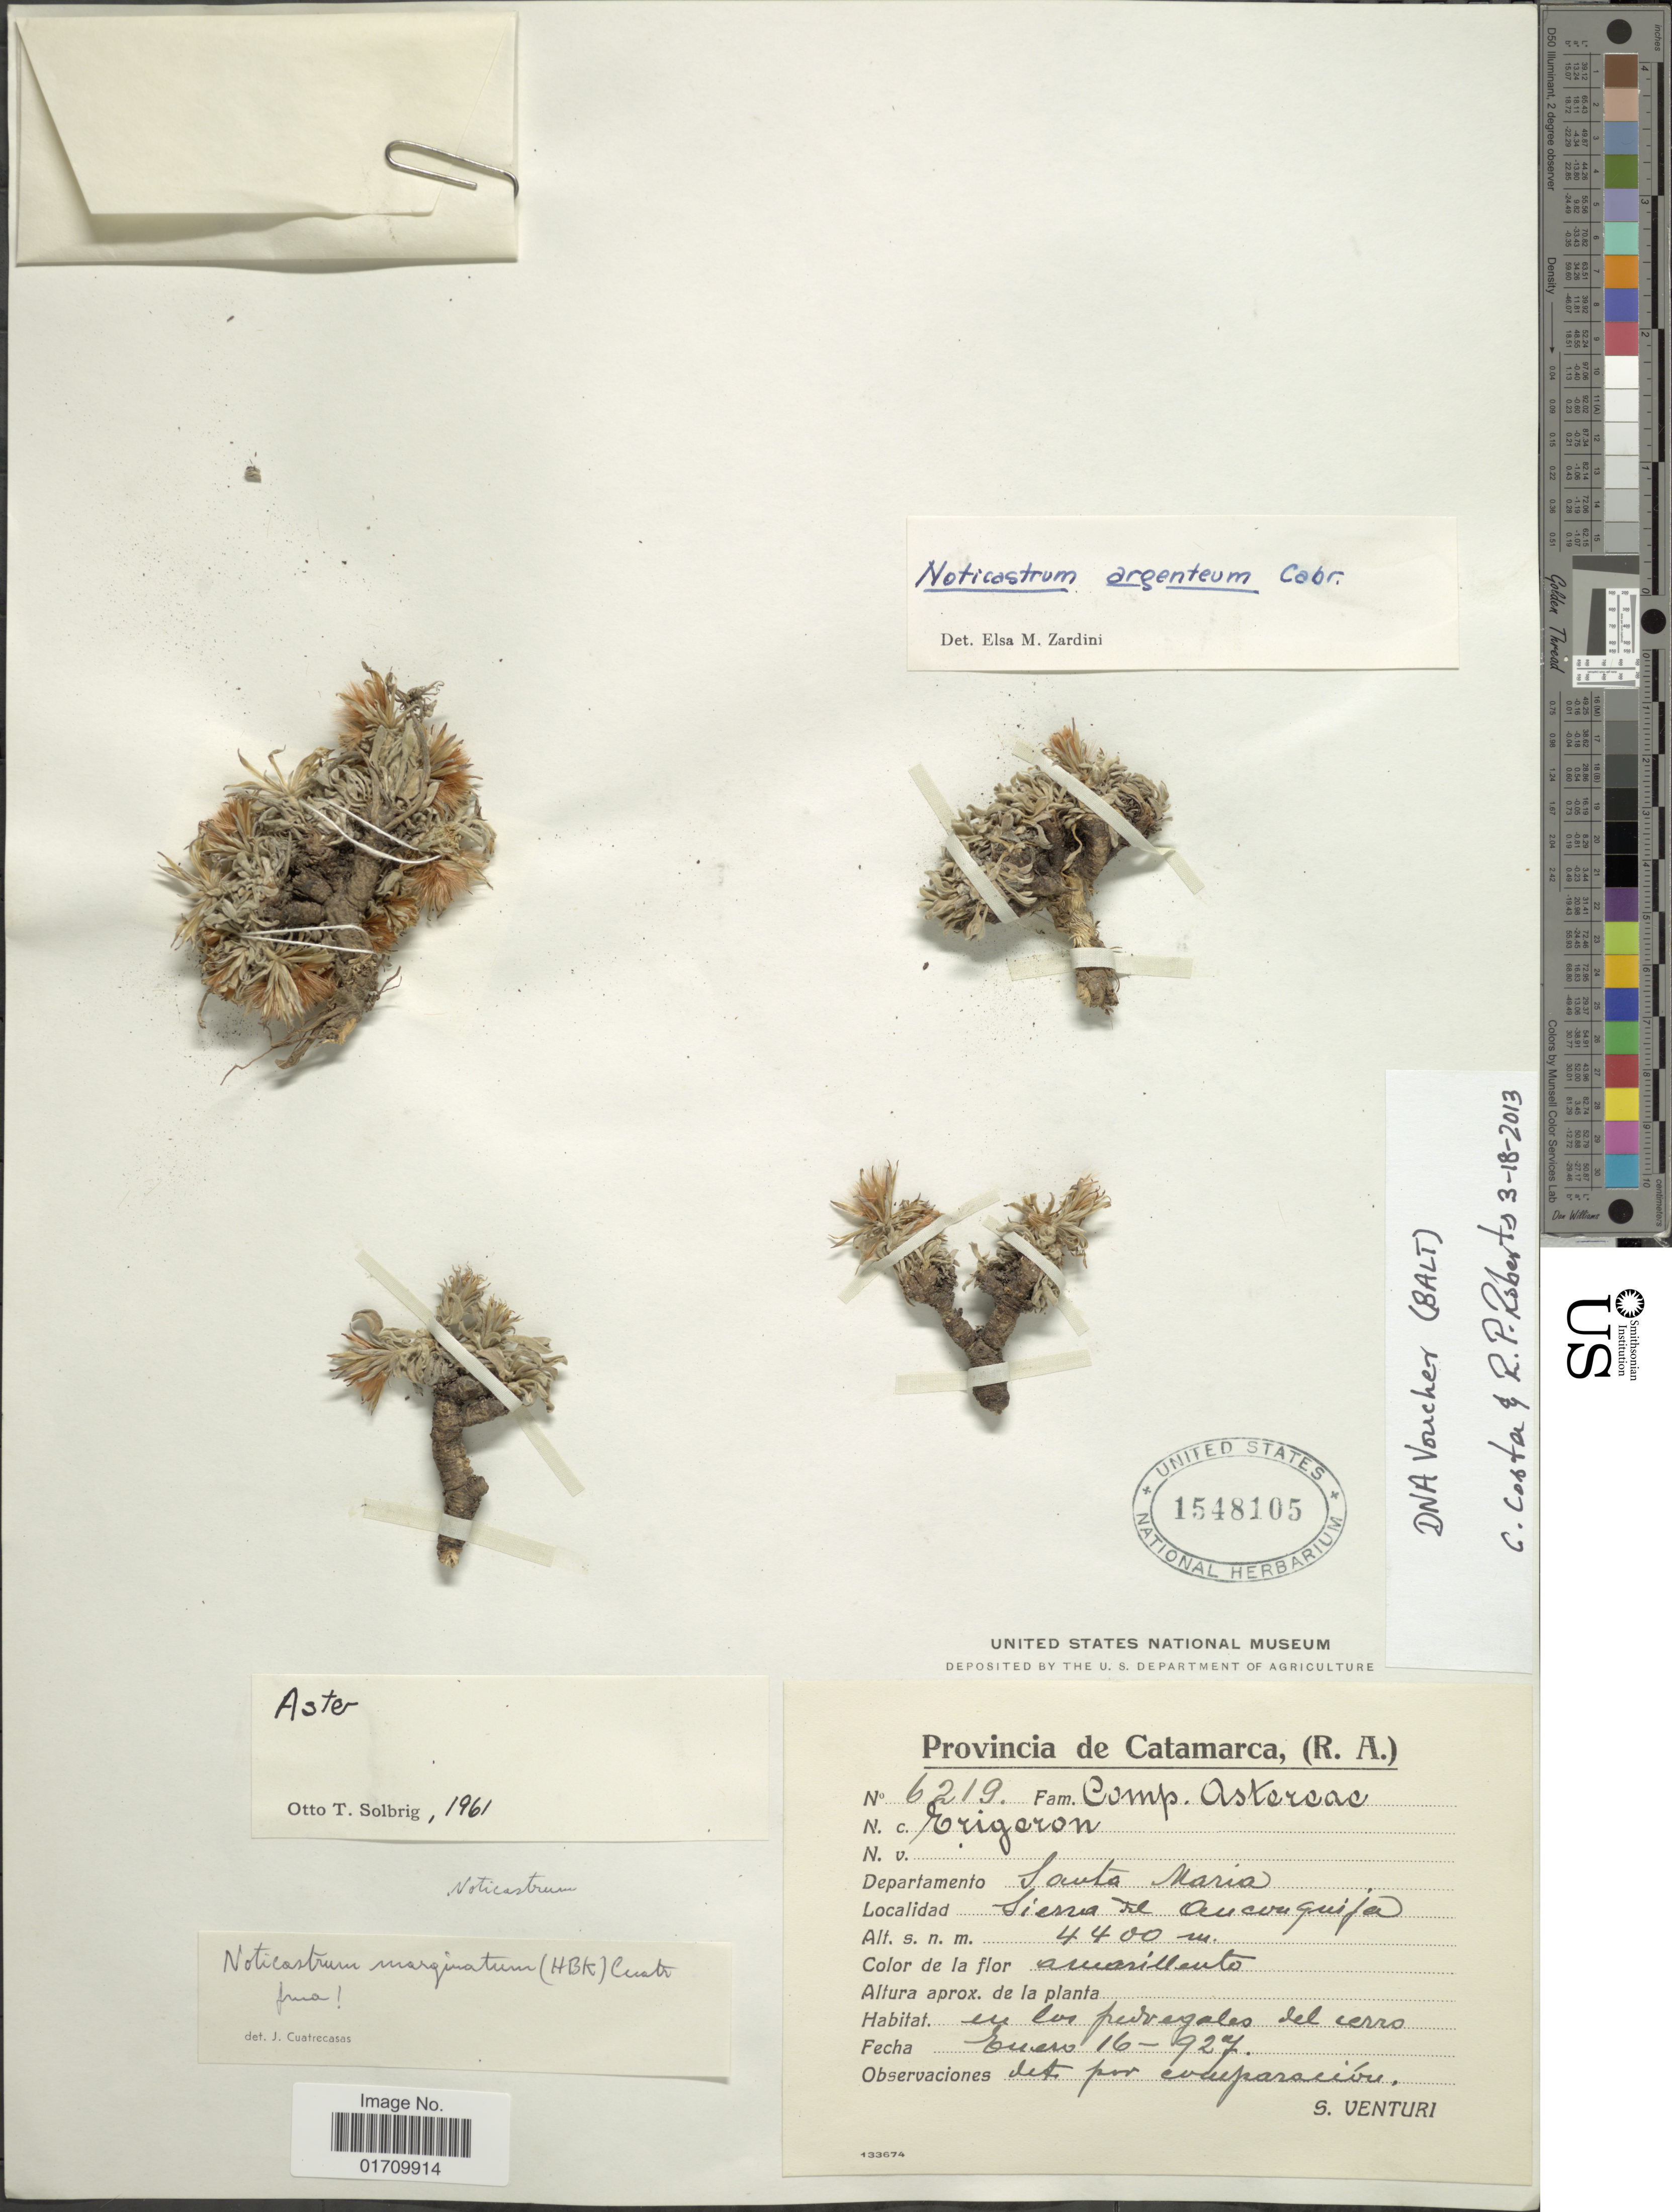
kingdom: Plantae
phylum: Tracheophyta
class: Magnoliopsida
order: Asterales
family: Asteraceae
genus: Noticastrum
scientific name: Noticastrum argenteum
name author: Cabrera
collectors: S. Venturi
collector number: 6219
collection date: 1927-01-16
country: Argentina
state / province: Catamarca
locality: Departamento Santa Maria, Sierra del Aconquija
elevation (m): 4400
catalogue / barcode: US 1548105